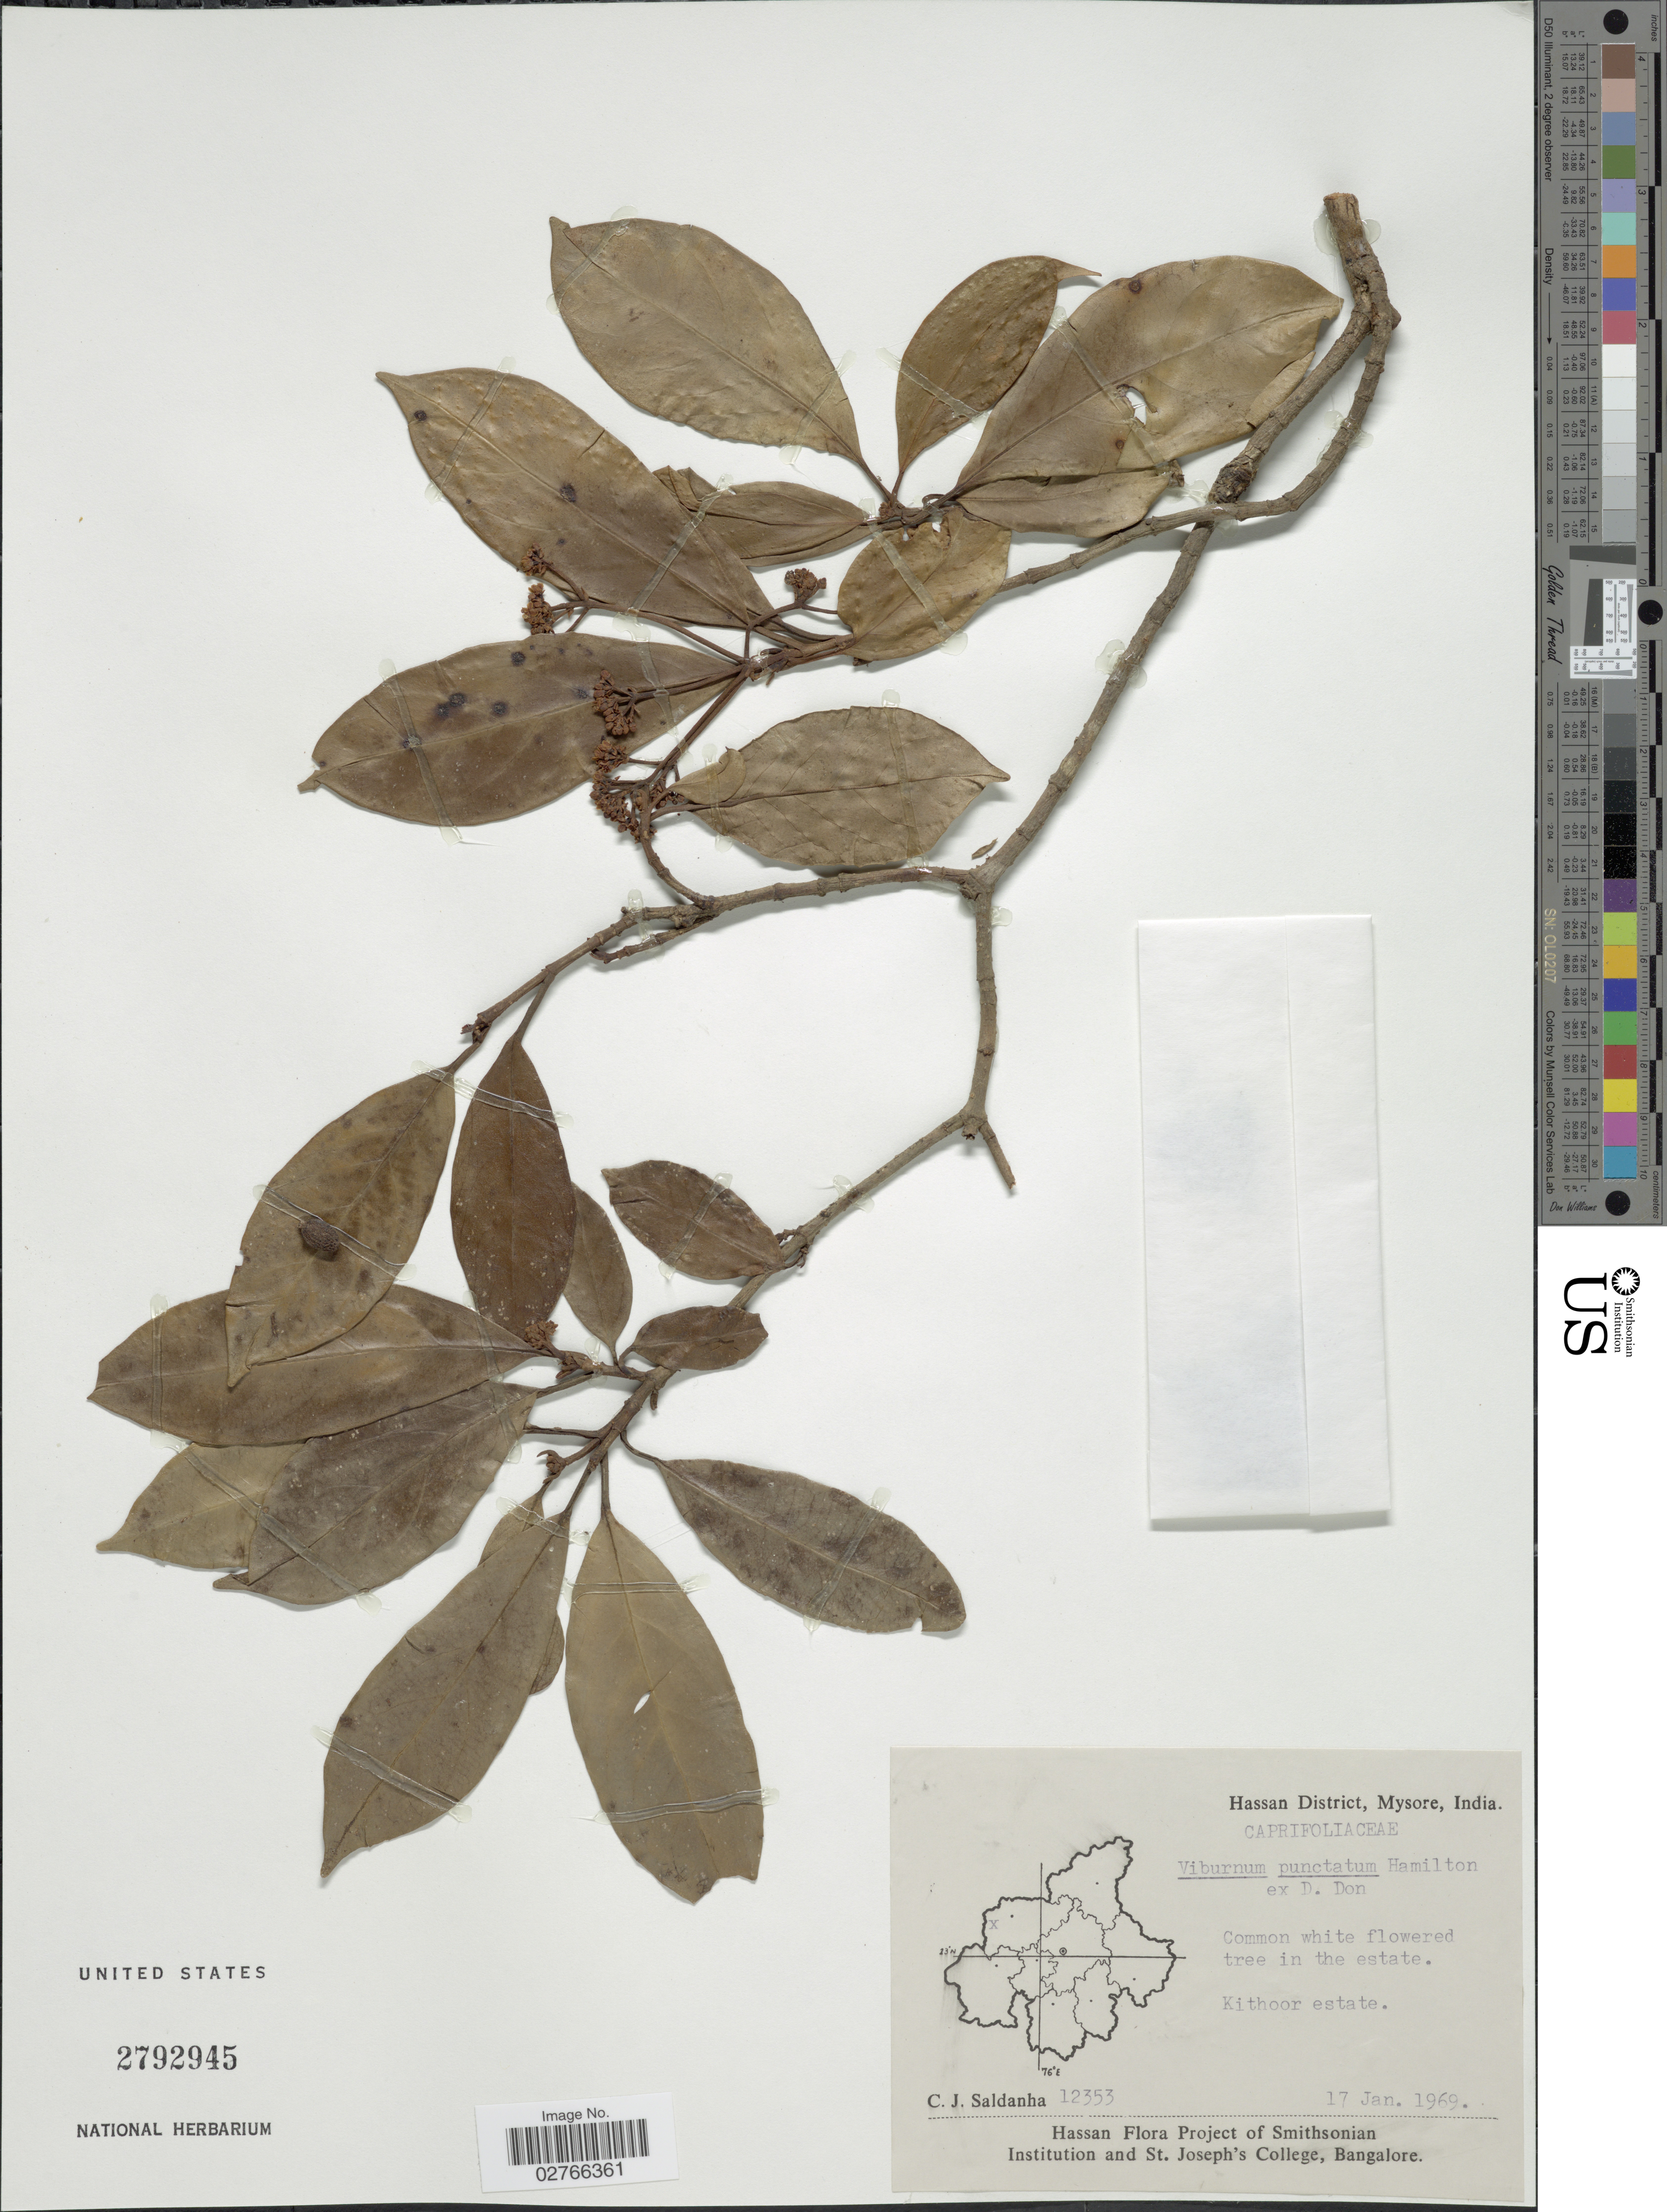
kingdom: Plantae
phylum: Tracheophyta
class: Magnoliopsida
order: Dipsacales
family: Viburnaceae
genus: Viburnum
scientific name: Viburnum punctatum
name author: Buch.-Ham. ex D. Don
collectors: C. J. Saldanha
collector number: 12353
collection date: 1969-01-17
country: India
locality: Hassan District, Mysore, Kithoor estate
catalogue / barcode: US 2792945